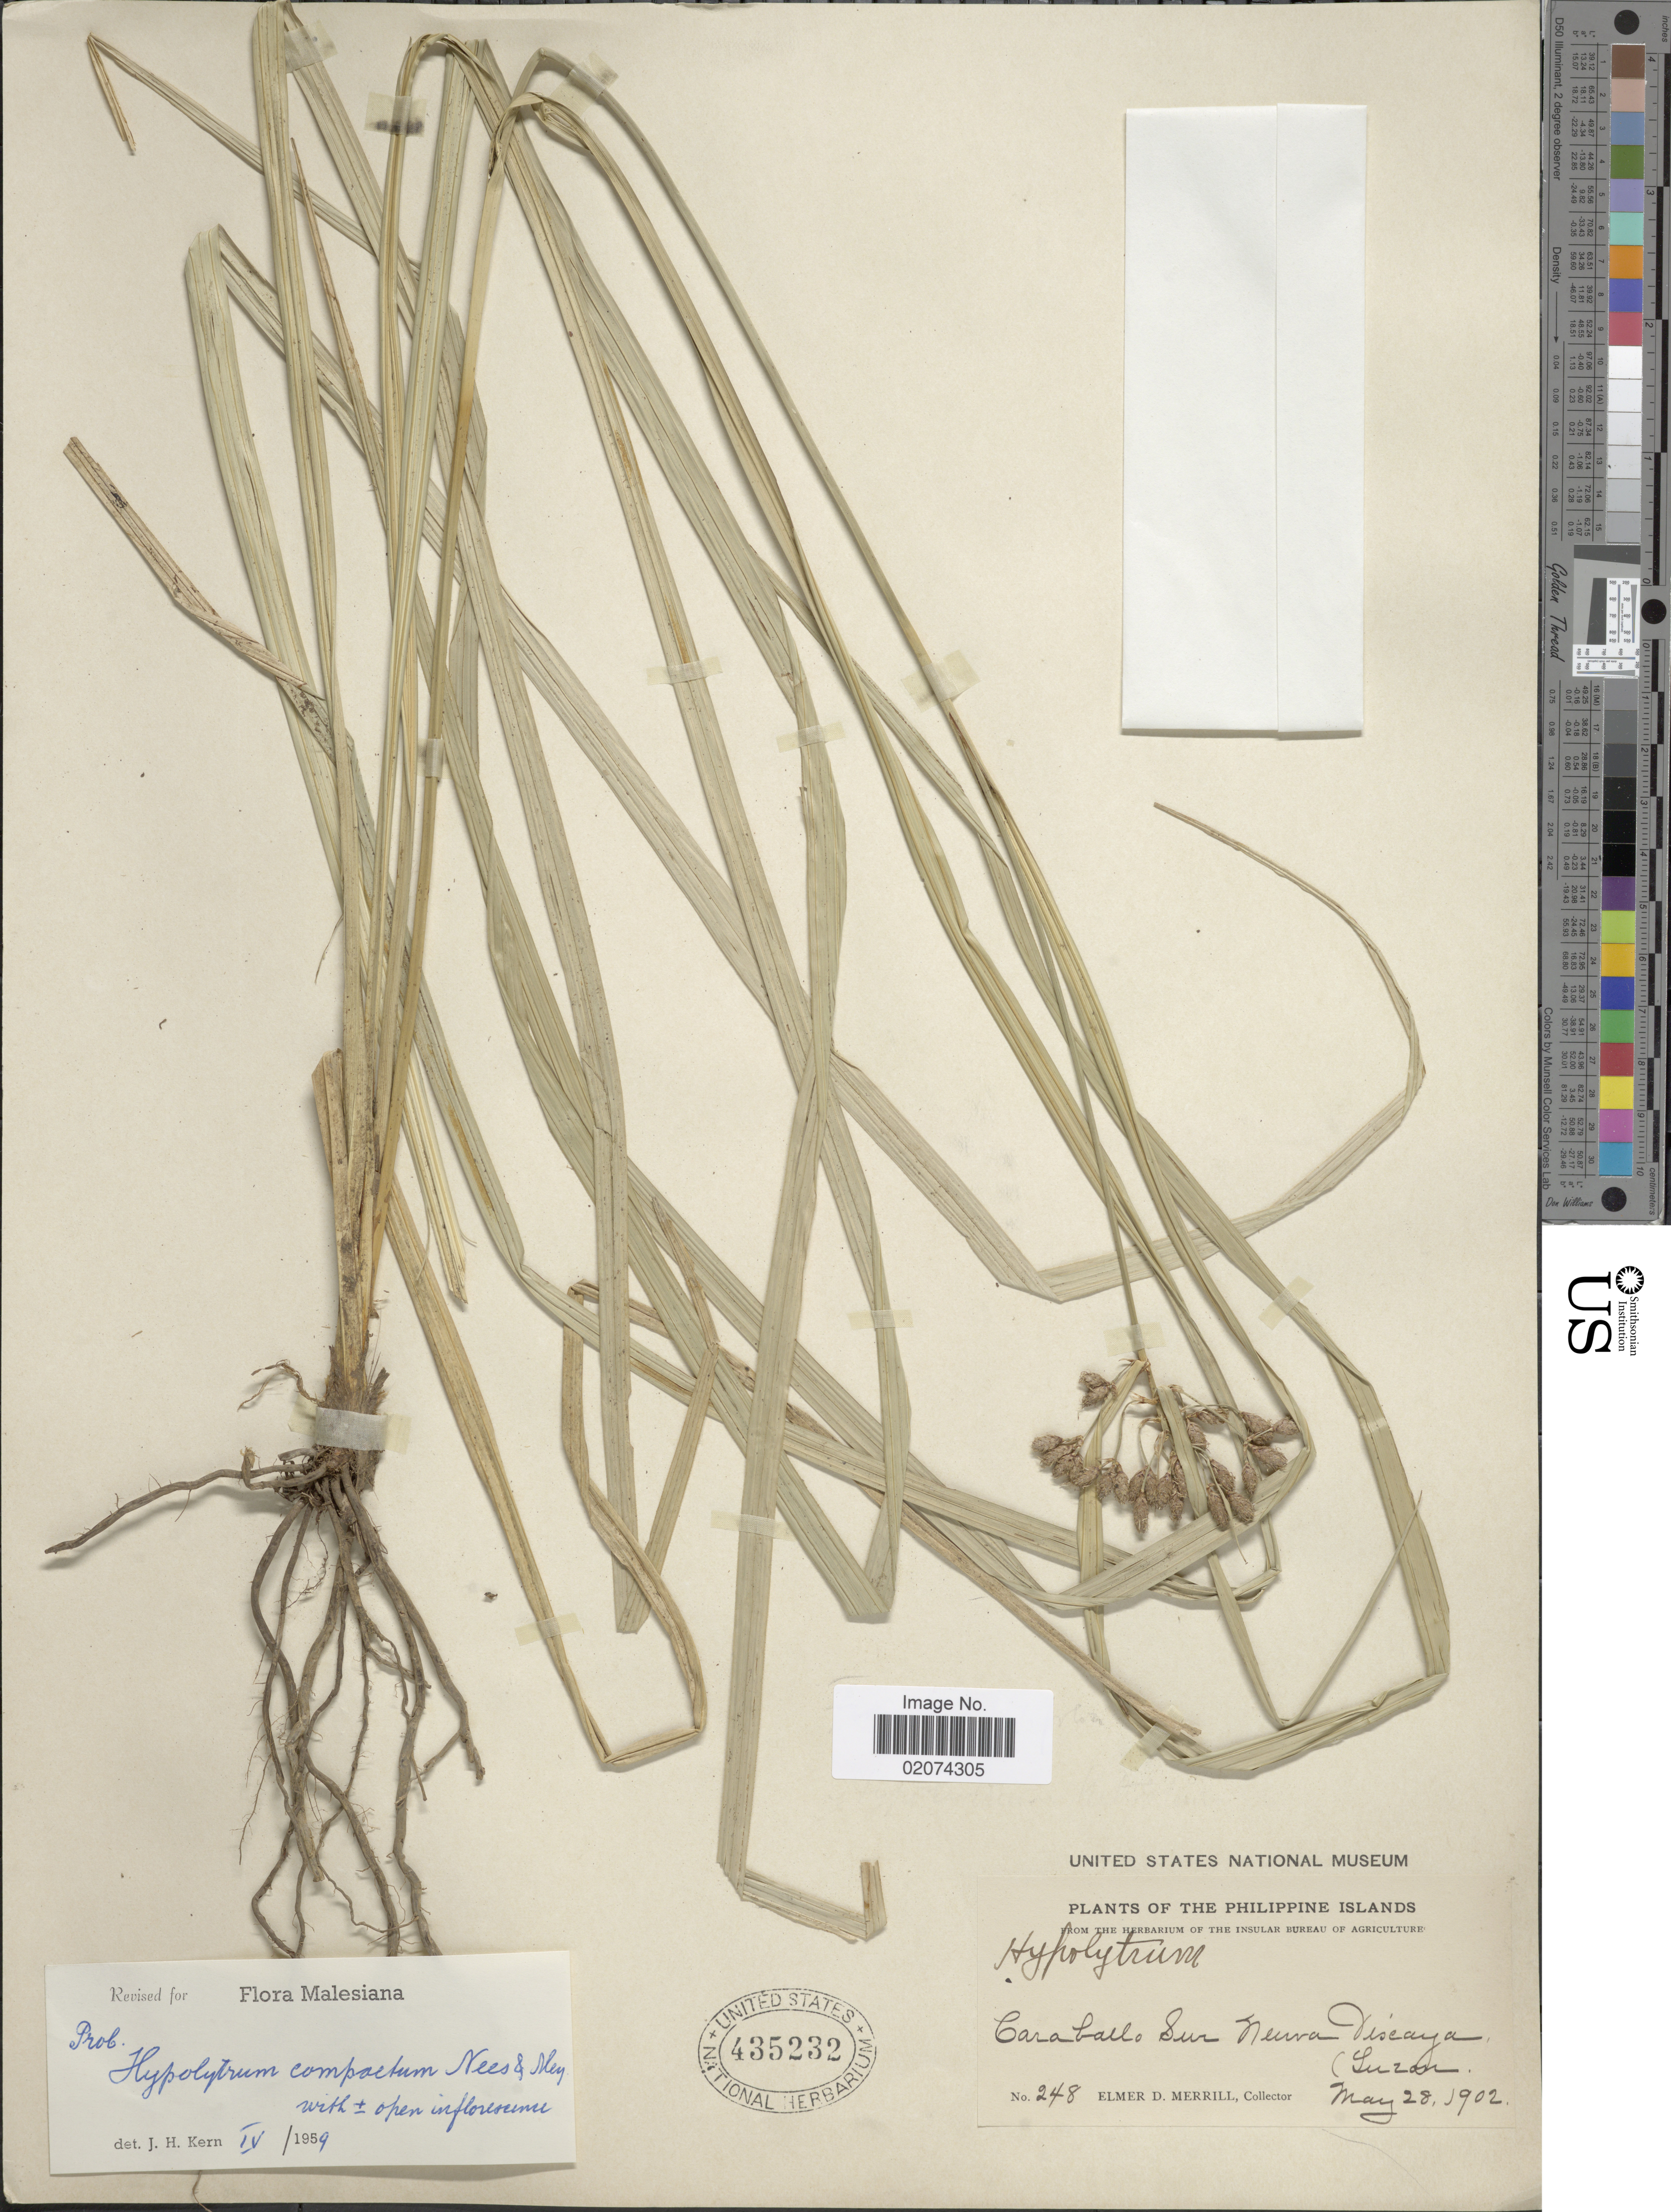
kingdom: Plantae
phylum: Tracheophyta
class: Liliopsida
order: Poales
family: Cyperaceae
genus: Hypolytrum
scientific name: Hypolytrum compactum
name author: Nees & Meyen ex Kunth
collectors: E. D. Merrill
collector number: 248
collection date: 1902-05-28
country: Philippines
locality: Caraballo Sur Neuva Viscaya, Luzon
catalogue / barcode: US 435232